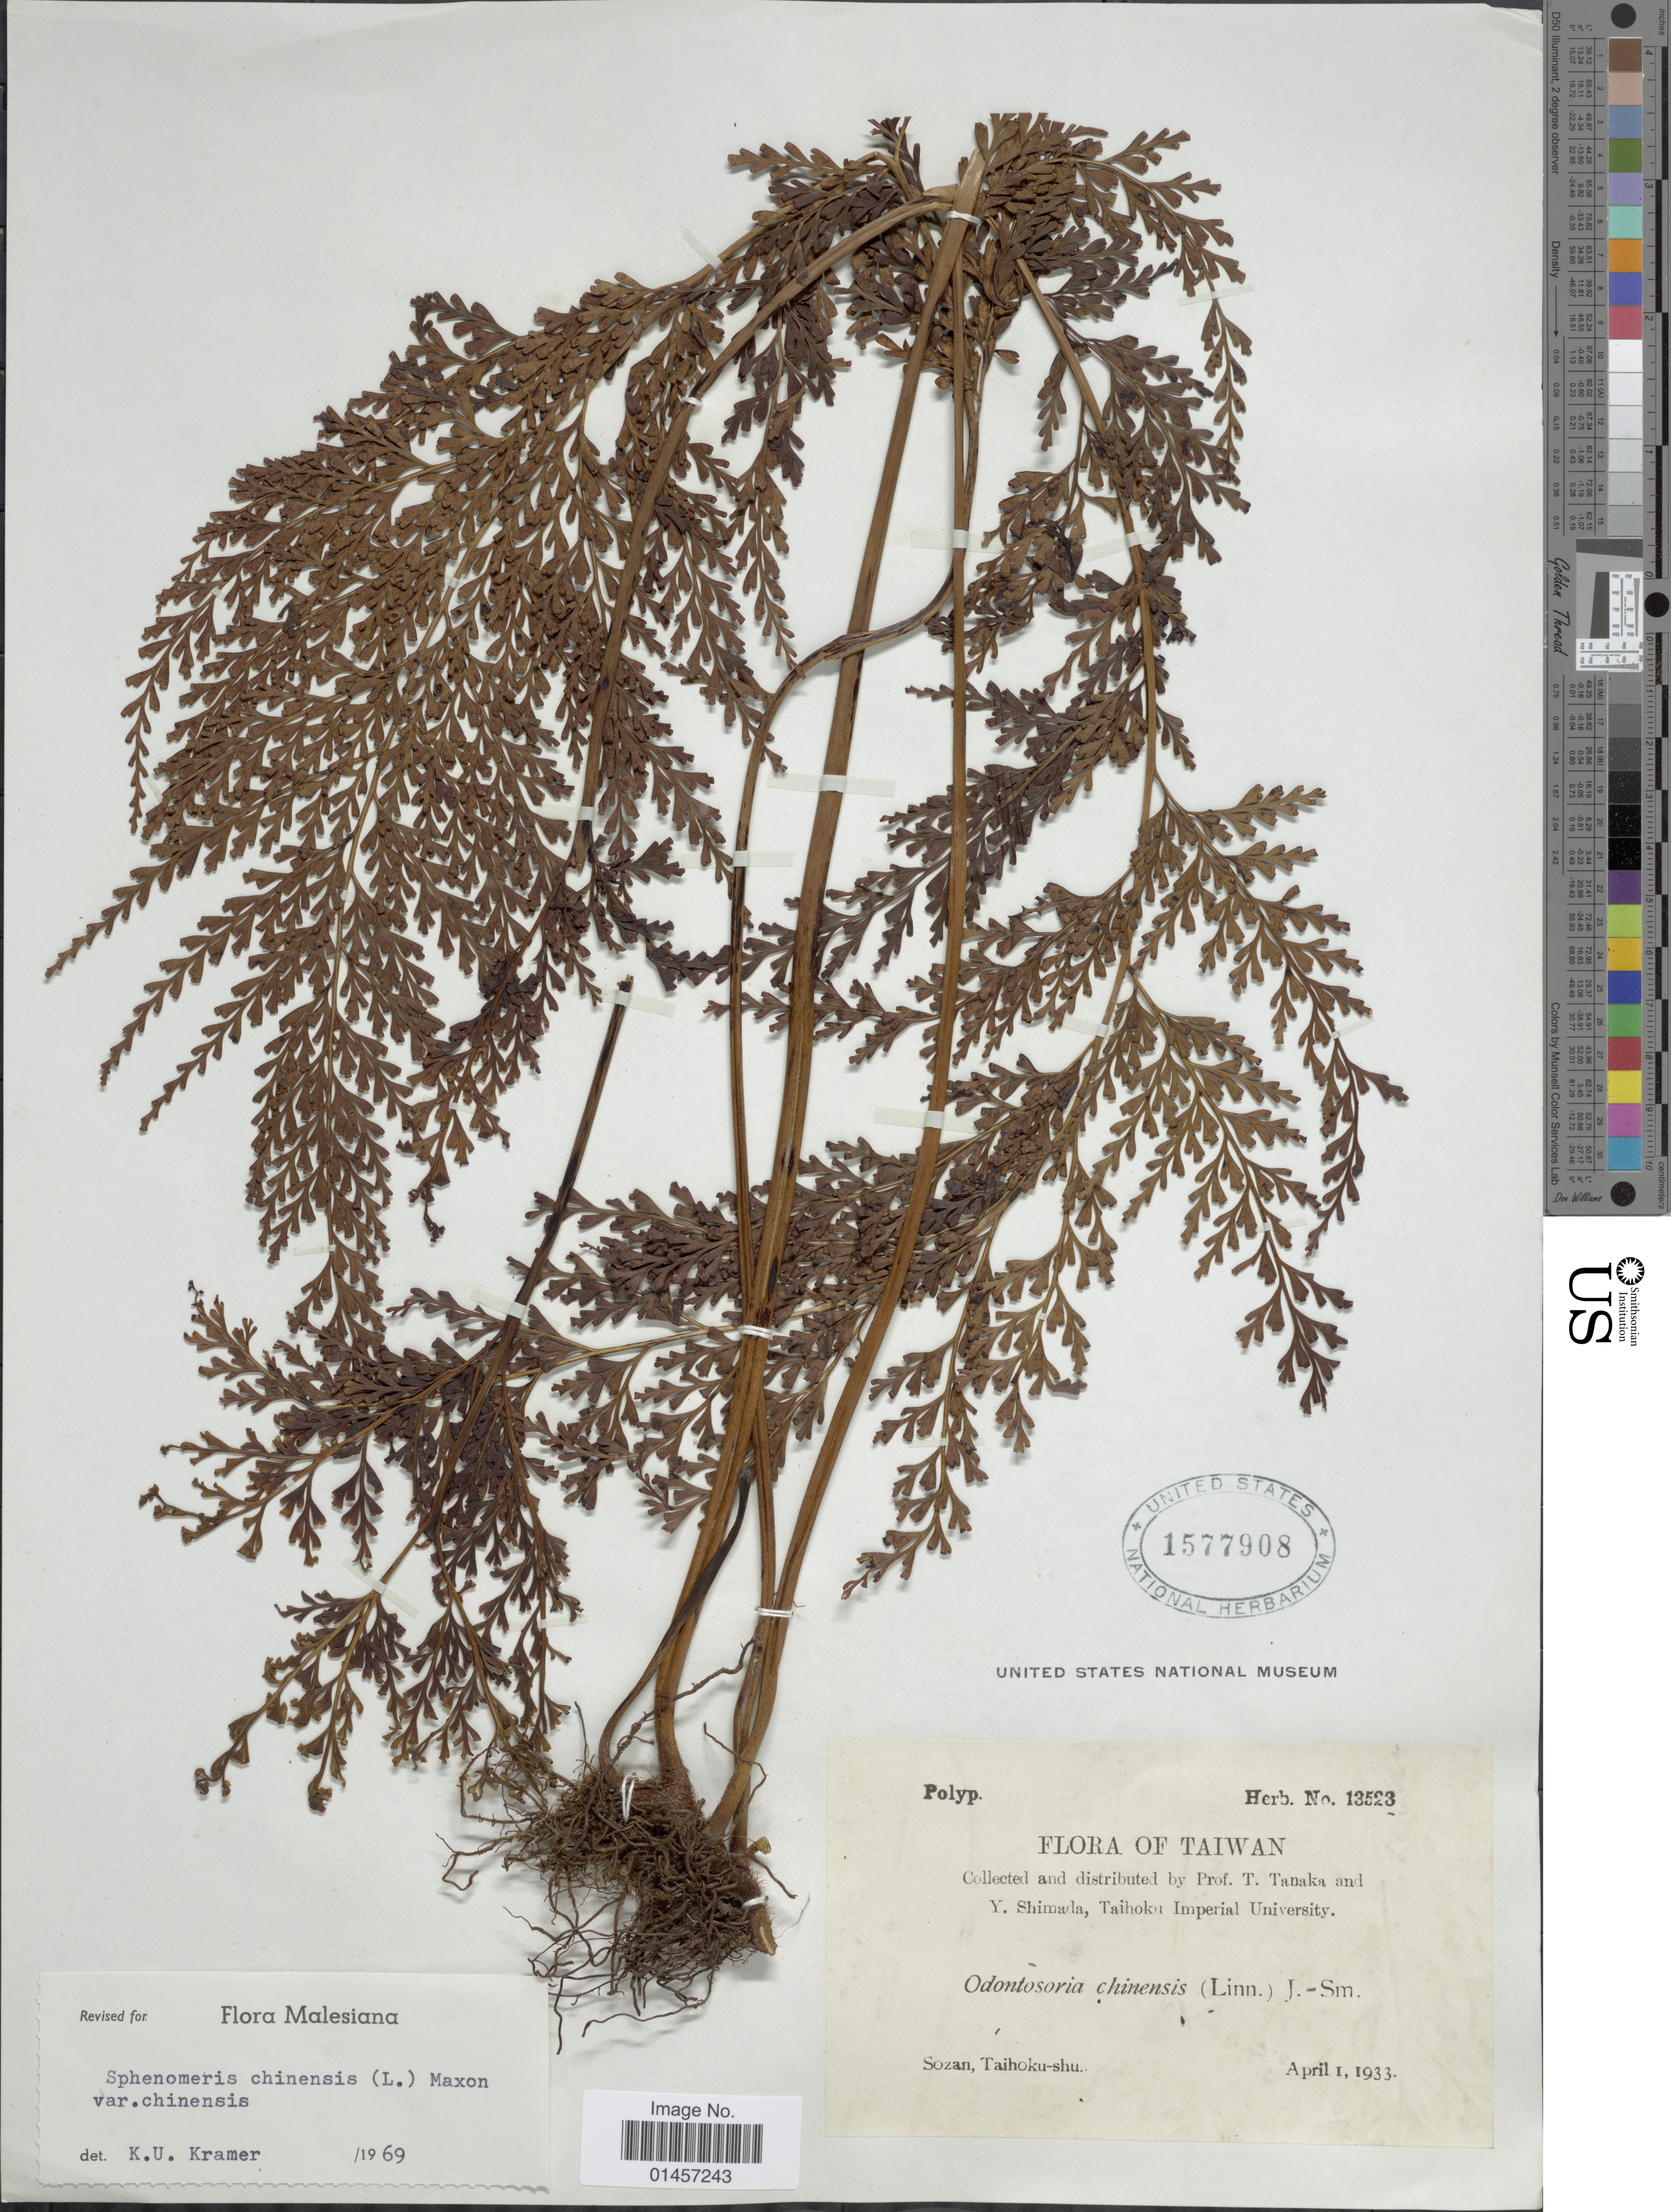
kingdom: Plantae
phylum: Tracheophyta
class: Polypodiopsida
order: Polypodiales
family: Lindsaeaceae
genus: Sphenomeris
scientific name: Sphenomeris chinensis var. chinensis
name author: (L.) Maxon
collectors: T. Tanaka & Y. Shimada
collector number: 13523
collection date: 1933-04-01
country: Taiwan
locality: Sozan, Taihoku-shu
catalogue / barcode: US 1577908